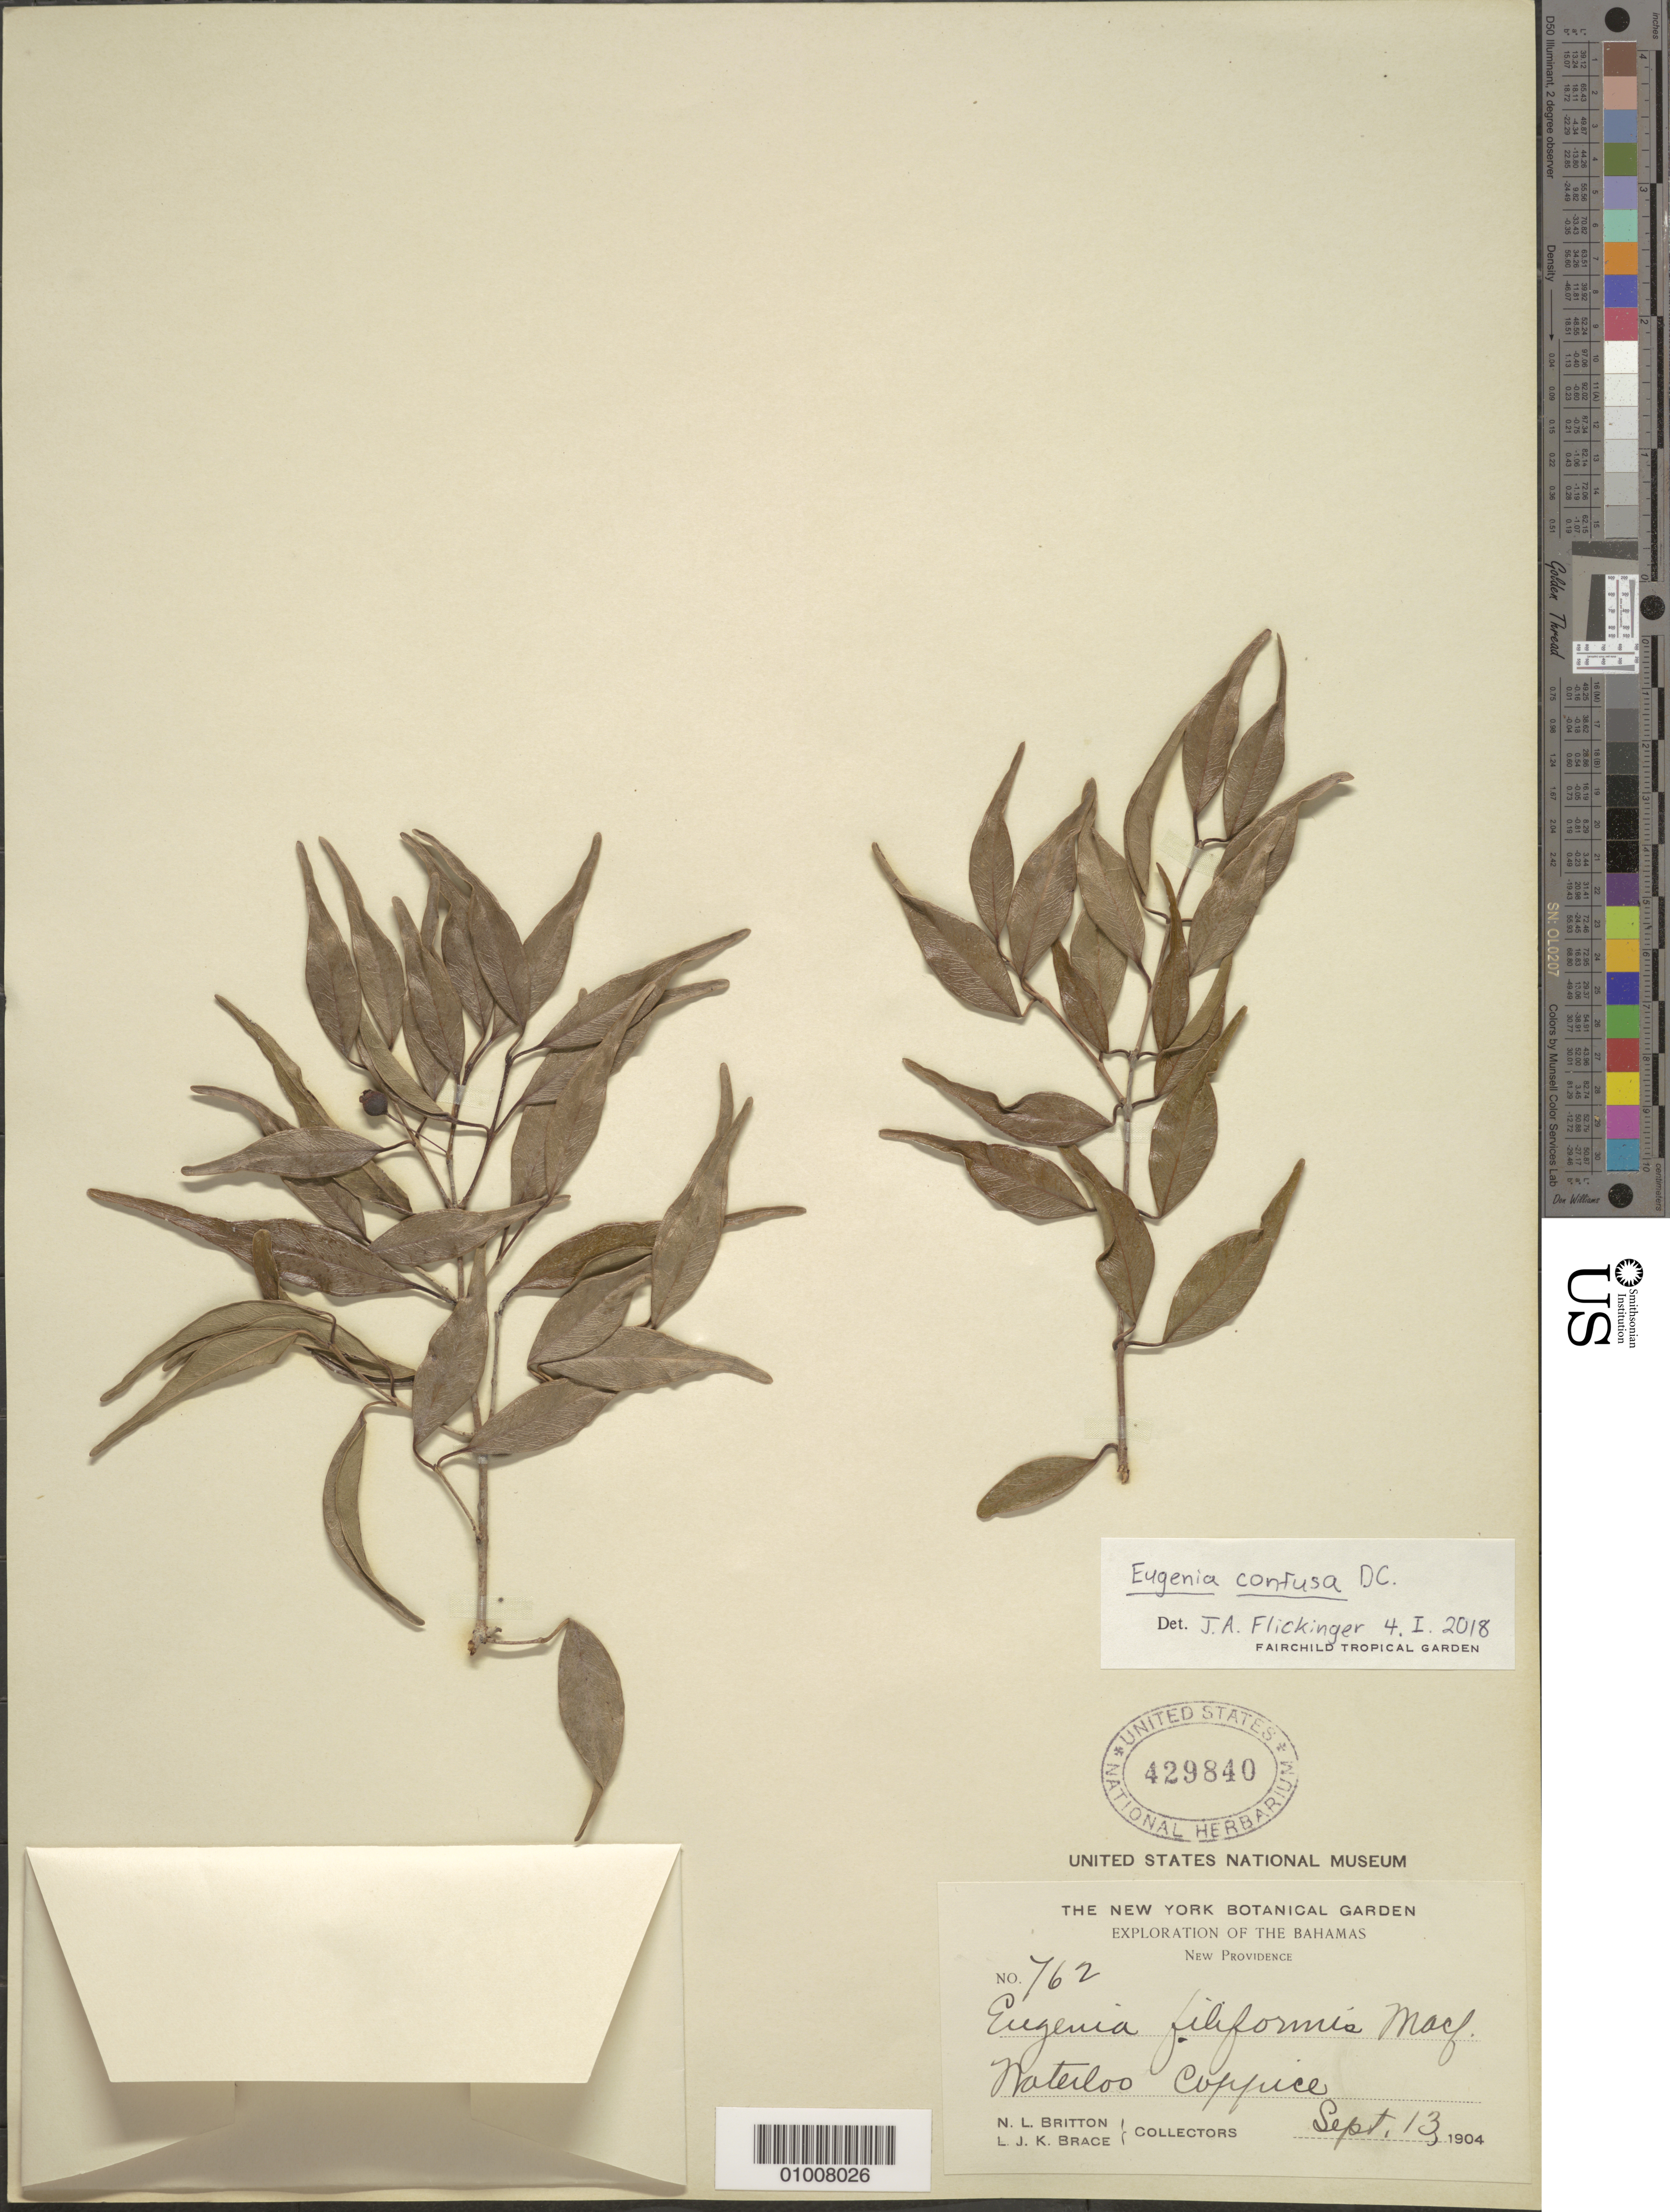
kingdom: Plantae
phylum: Tracheophyta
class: Magnoliopsida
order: Myrtales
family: Myrtaceae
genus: Eugenia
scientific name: Eugenia confusa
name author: DC.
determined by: Flickinger, Jonathan A.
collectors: N. Britton & L. J. K. Brace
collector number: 762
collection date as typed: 13 Sep 1904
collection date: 1904-09-13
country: Bahamas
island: New Providence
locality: Waterloo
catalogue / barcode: US 429840